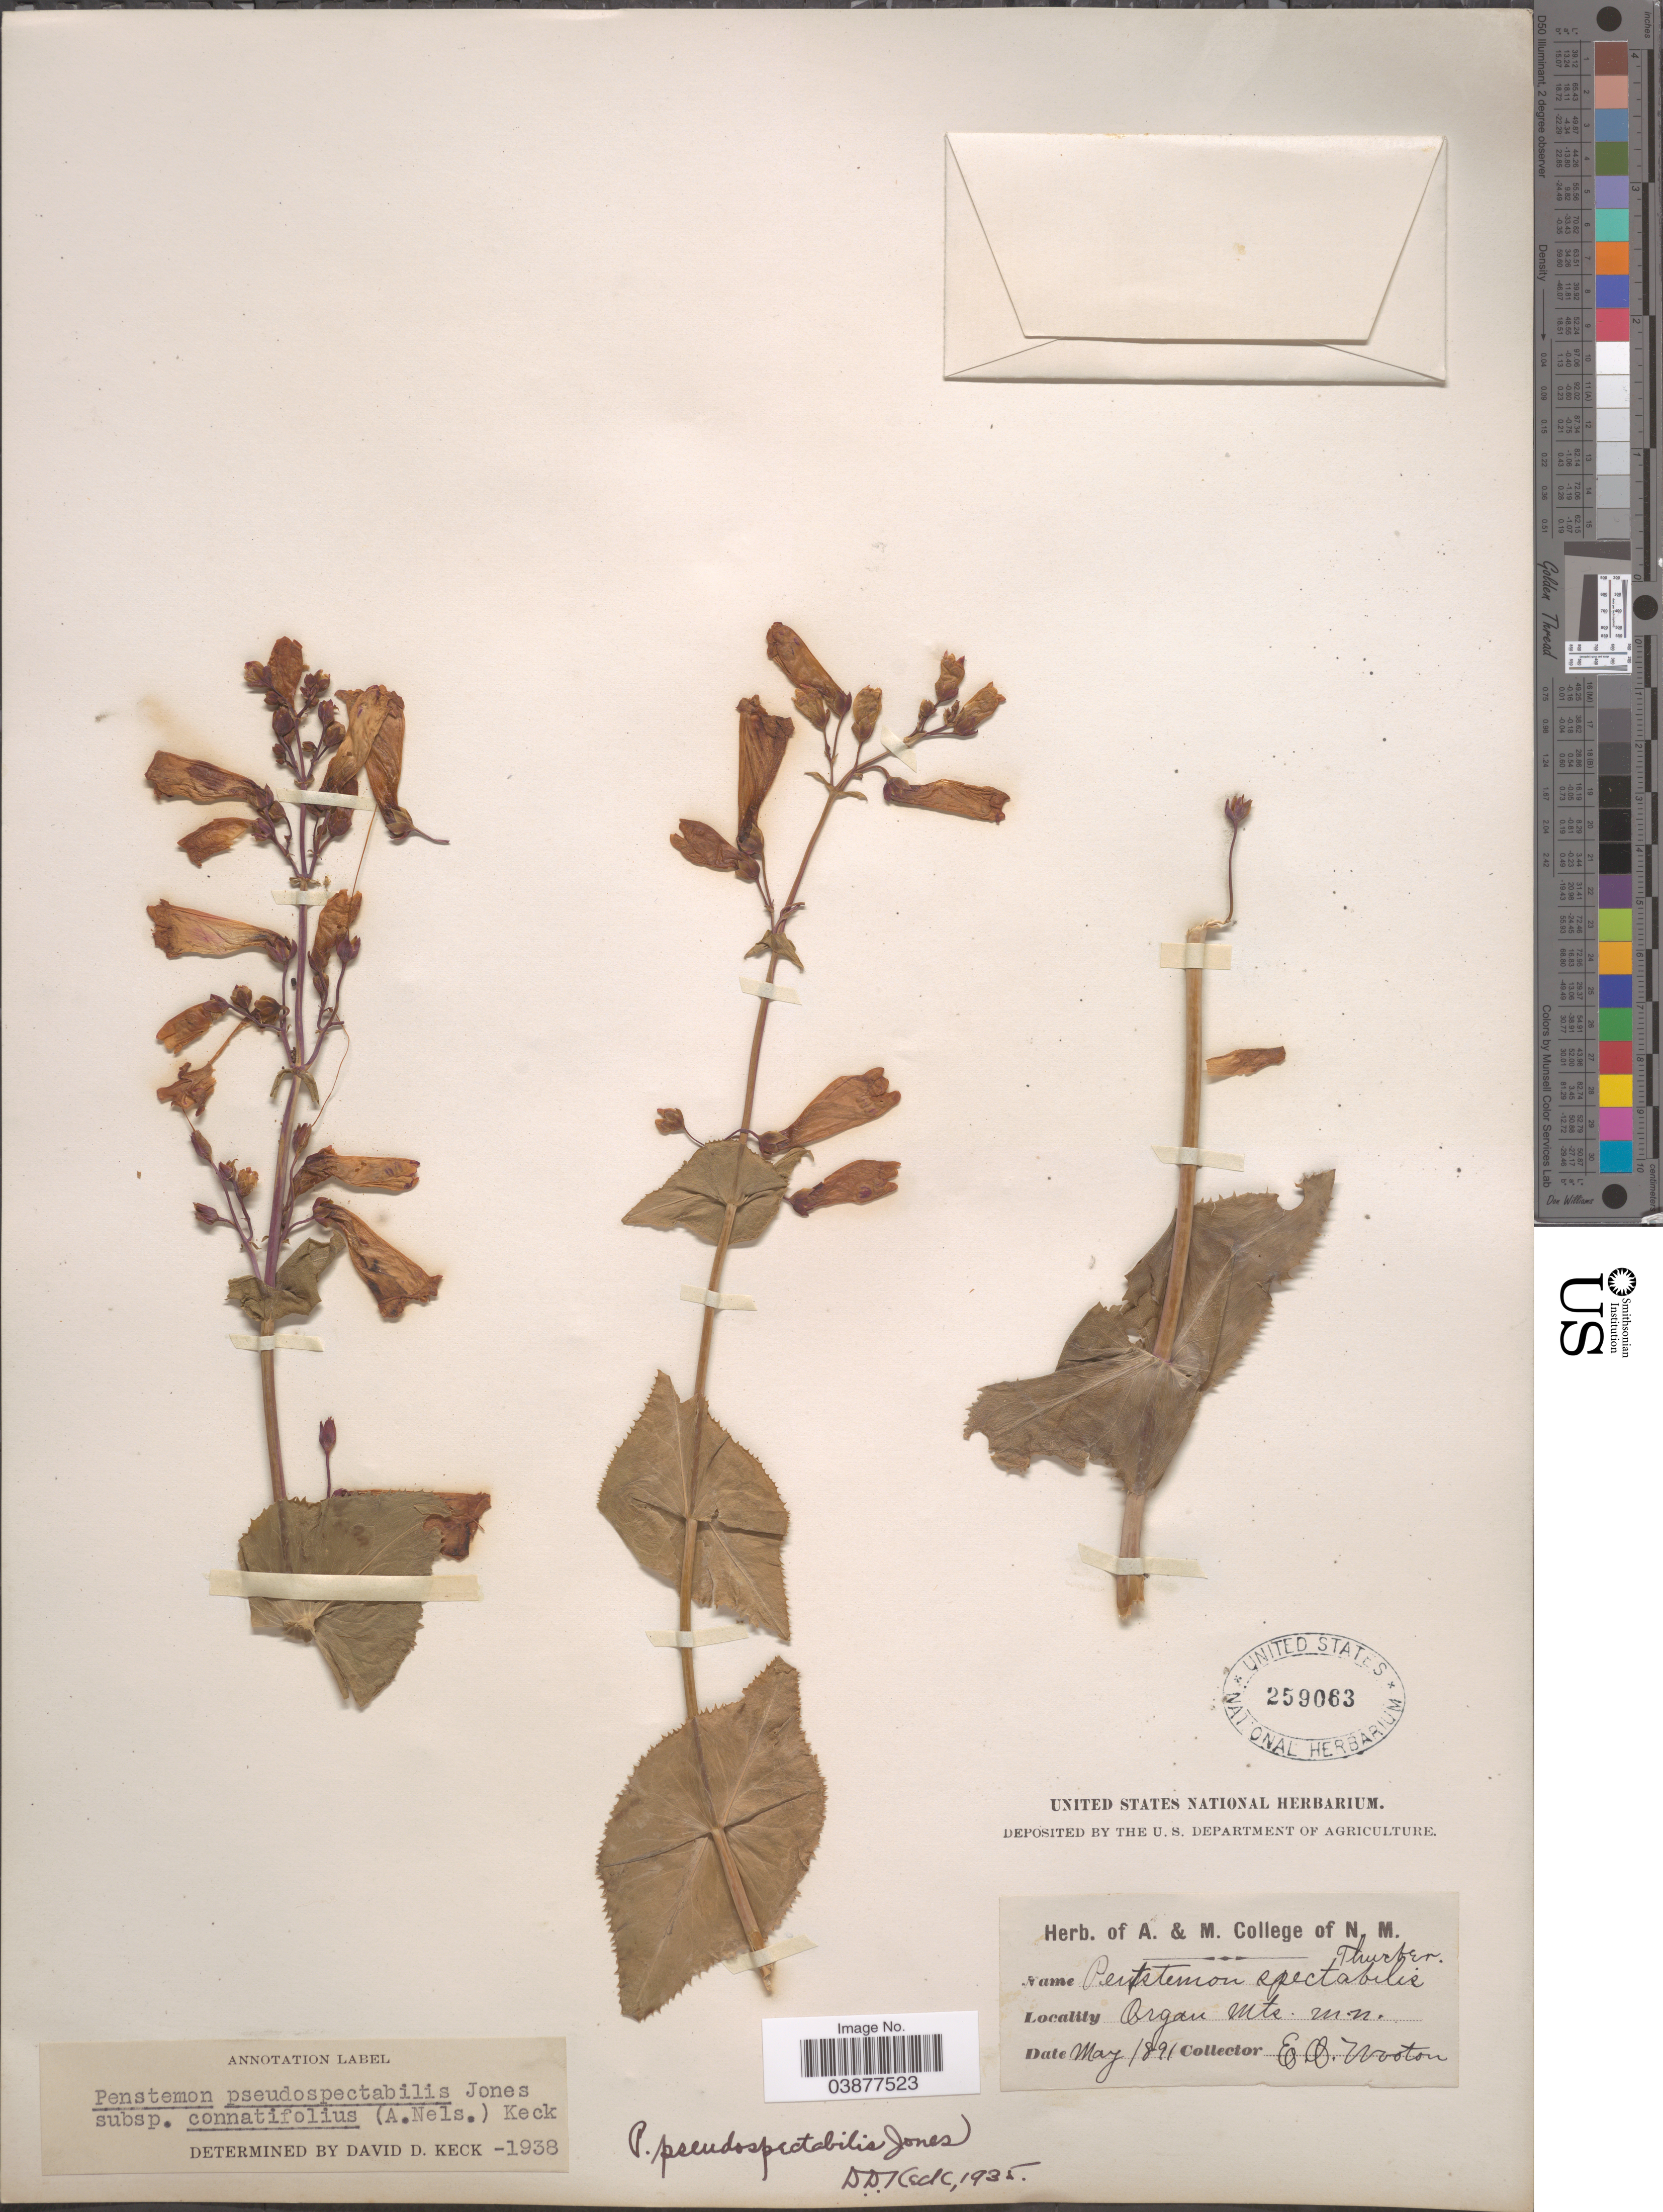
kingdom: Plantae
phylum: Tracheophyta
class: Magnoliopsida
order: Lamiales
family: Plantaginaceae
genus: Penstemon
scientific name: Penstemon pseudospectabilis var. connatifolius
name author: (A. Nelson) D.D. Keck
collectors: E. O. Wooton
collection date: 1891-05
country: United States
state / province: New Mexico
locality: Organ Mts.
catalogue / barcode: US 259063